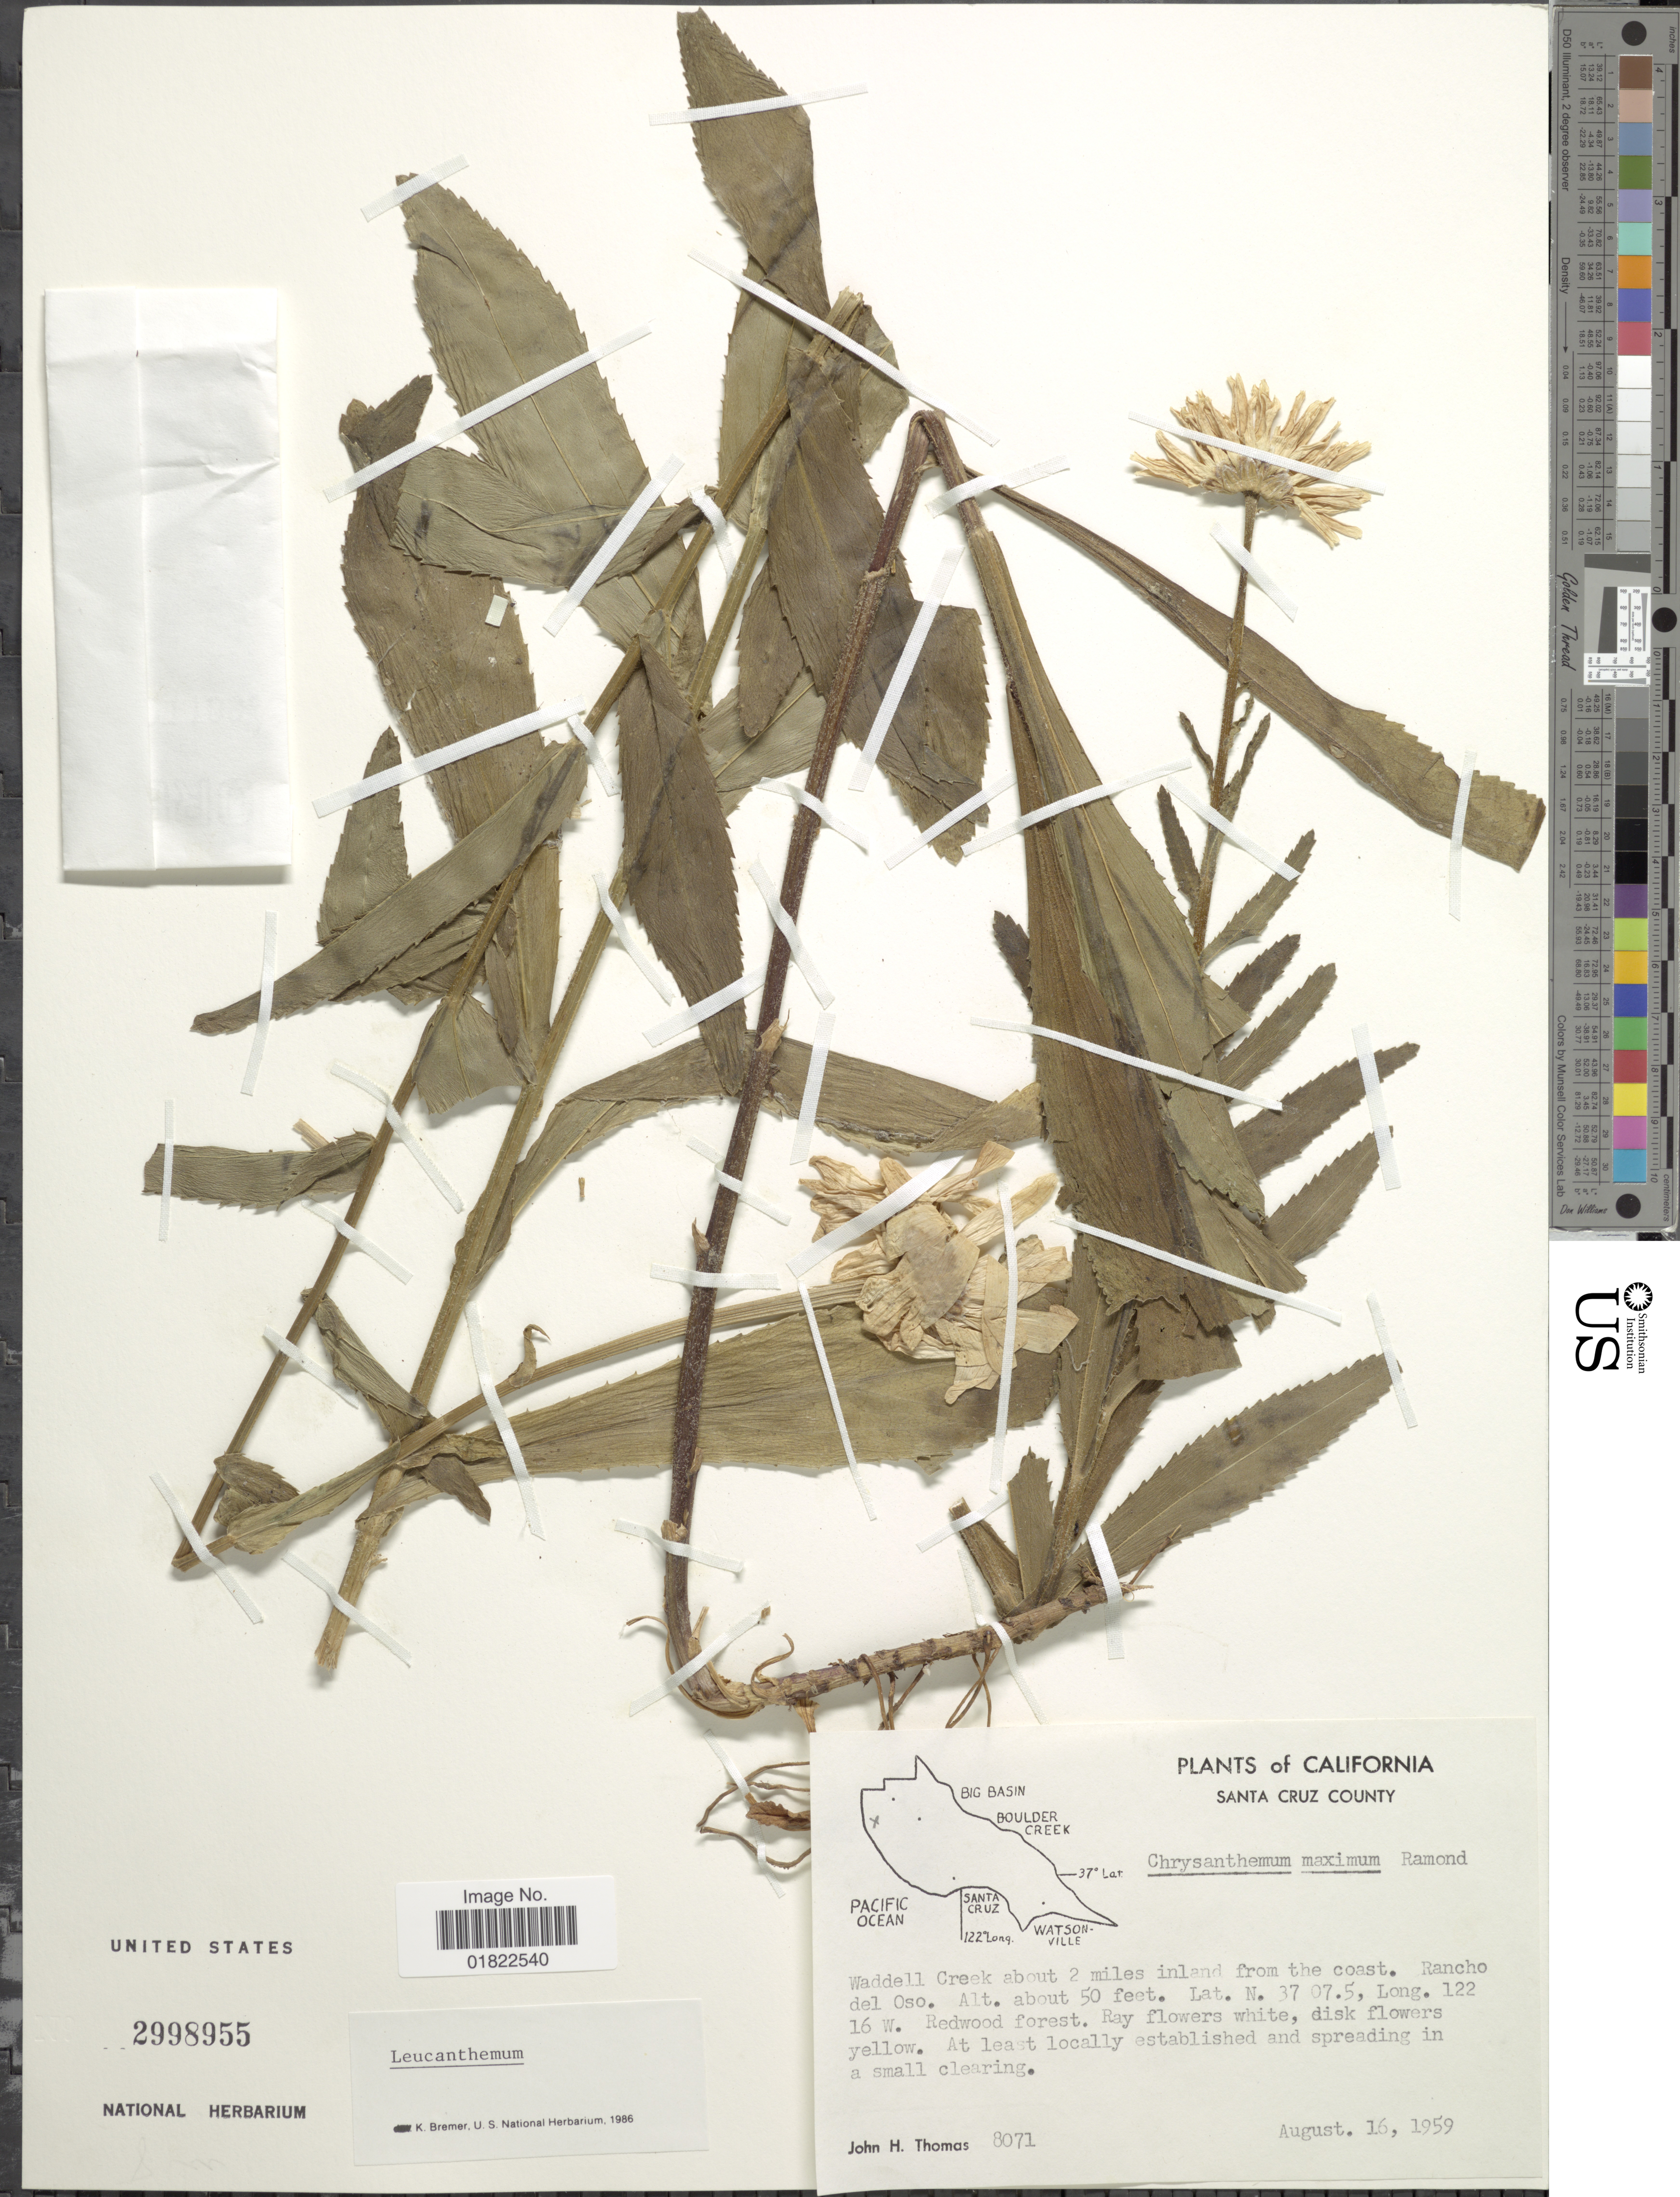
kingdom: Plantae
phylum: Tracheophyta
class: Magnoliopsida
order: Asterales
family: Asteraceae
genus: Leucanthemum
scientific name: Leucanthemum maximum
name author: (Ramond) DC.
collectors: J. H. Thomas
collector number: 8071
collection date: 1959-08-16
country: United States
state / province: California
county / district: Santa Cruz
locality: Santa Cruz County, Waddell Creeek about 2 miles inland from the coast. Rancho delOso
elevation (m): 15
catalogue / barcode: US 2998955